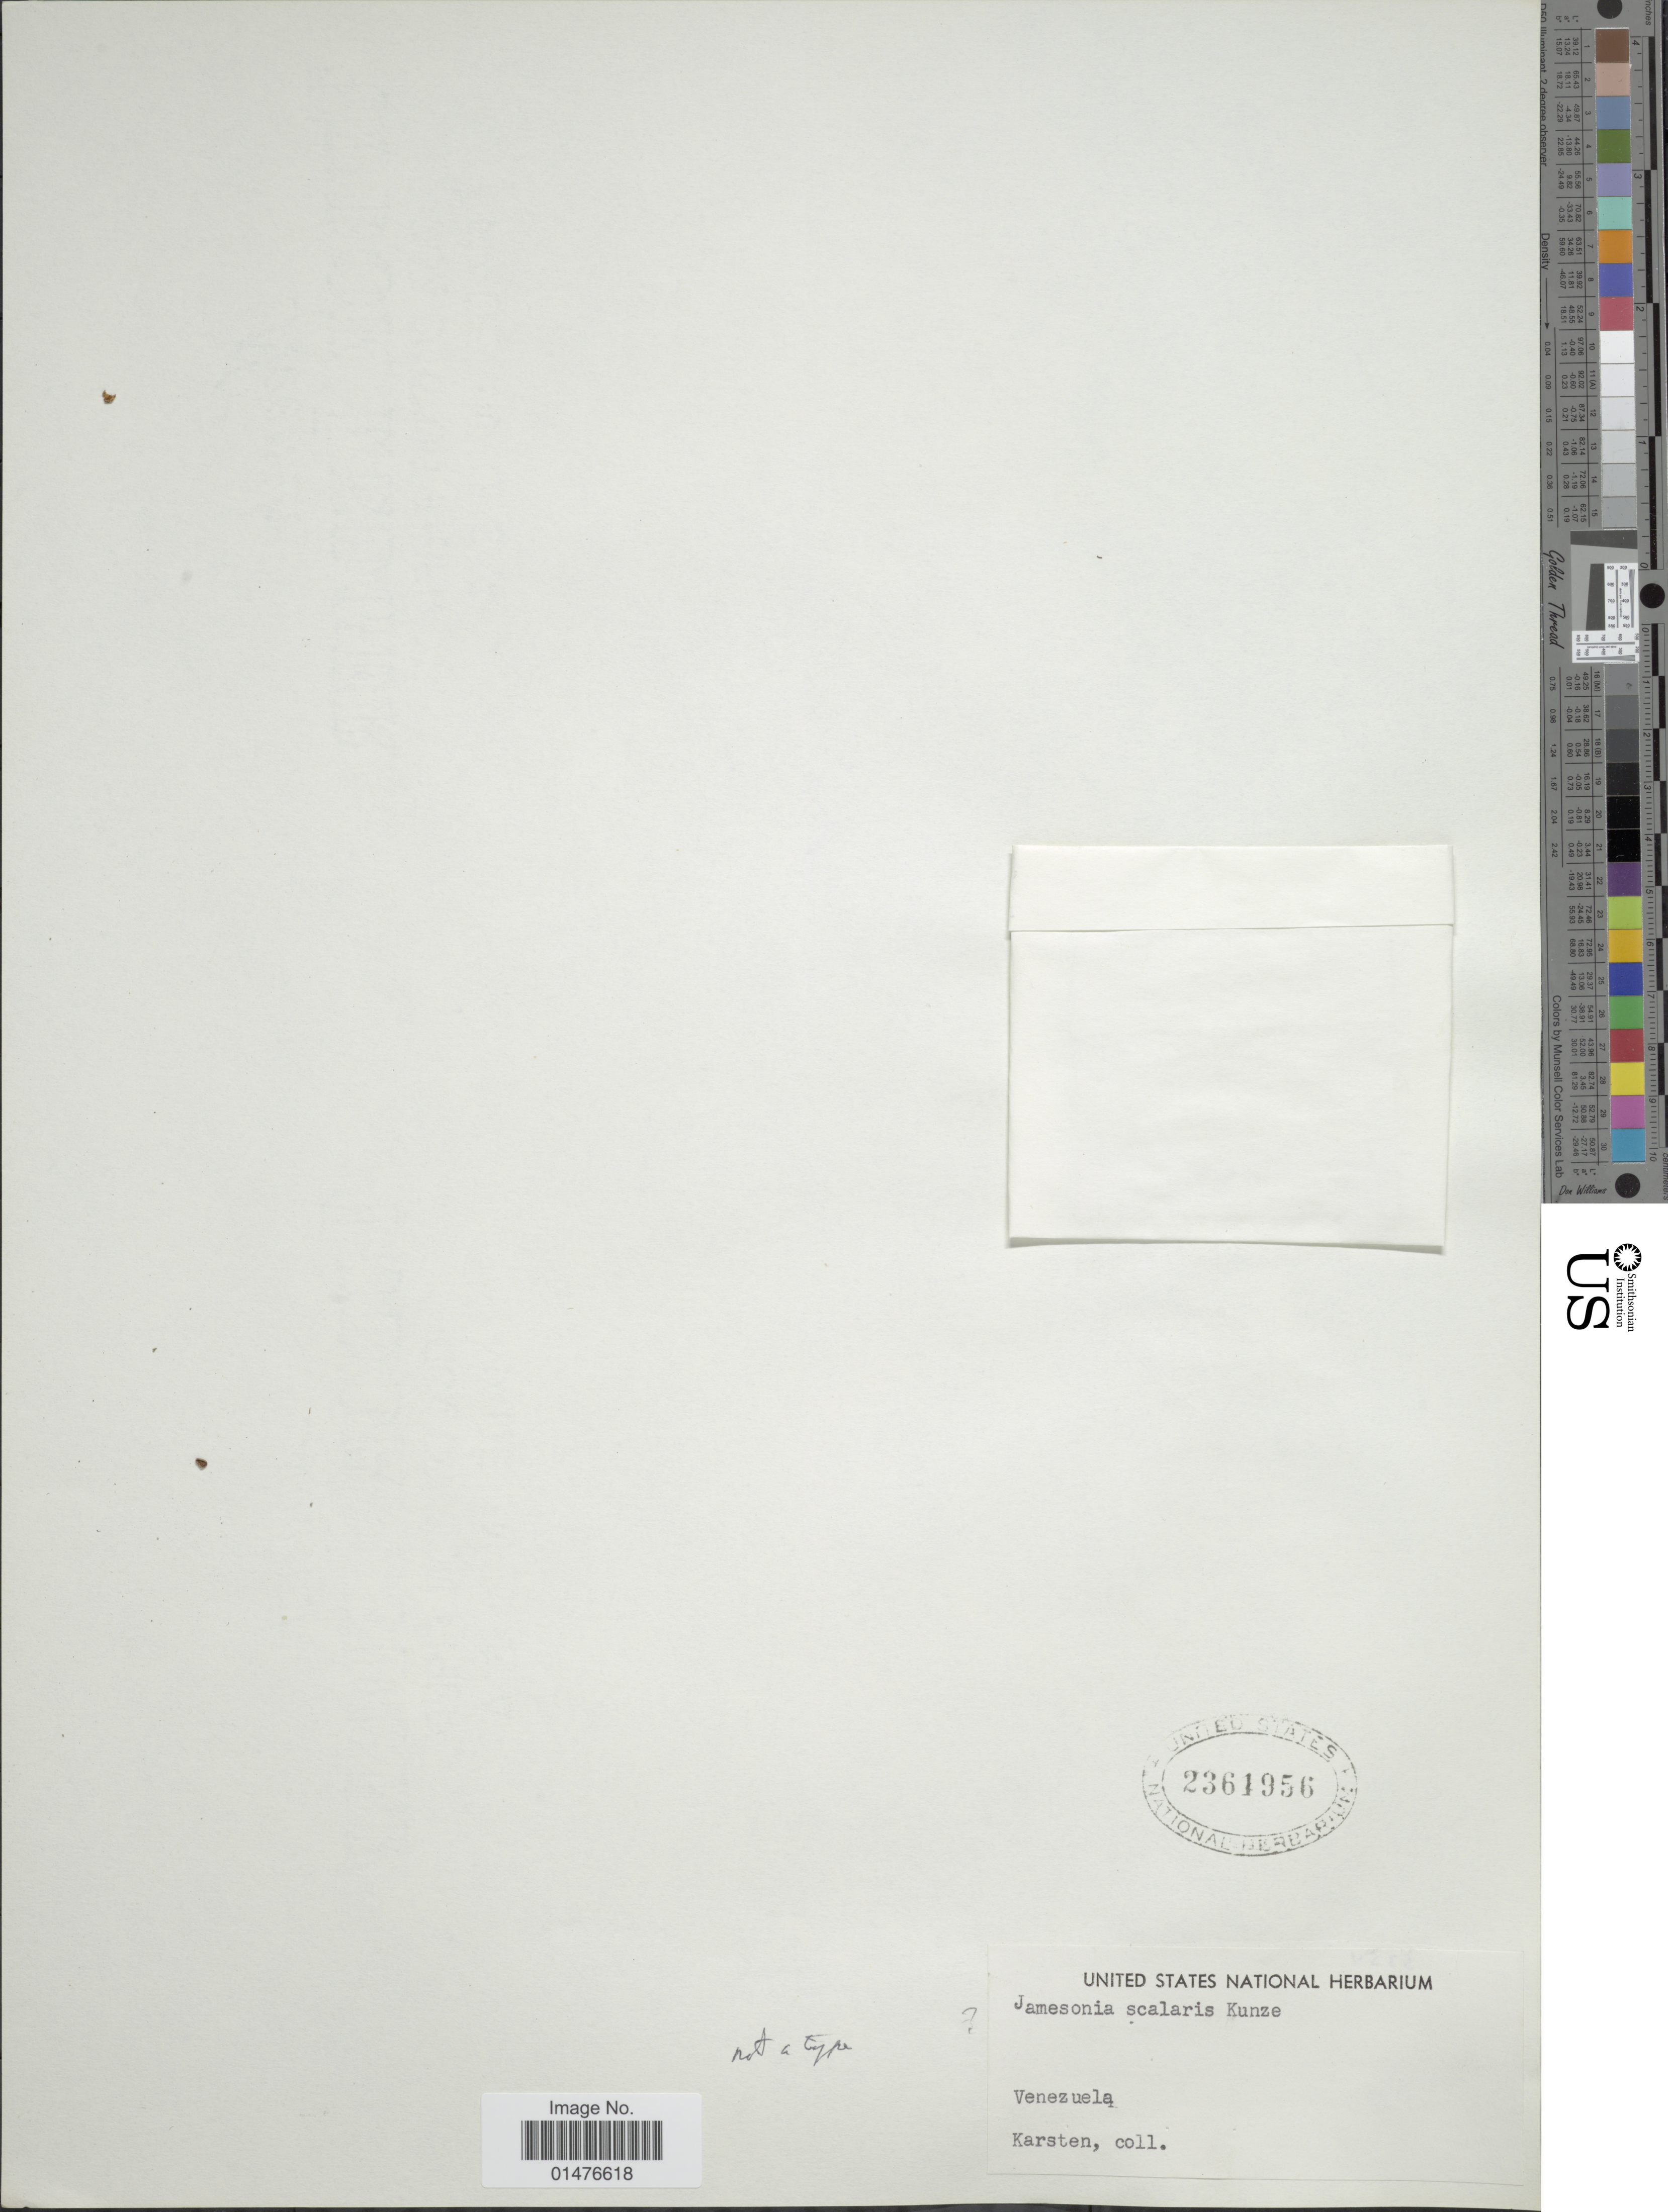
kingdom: Plantae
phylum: Tracheophyta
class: Polypodiopsida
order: Polypodiales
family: Pteridaceae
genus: Jamesonia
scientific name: Jamesonia sp.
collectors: -. Karsten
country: Venezuela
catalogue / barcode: US 2361956